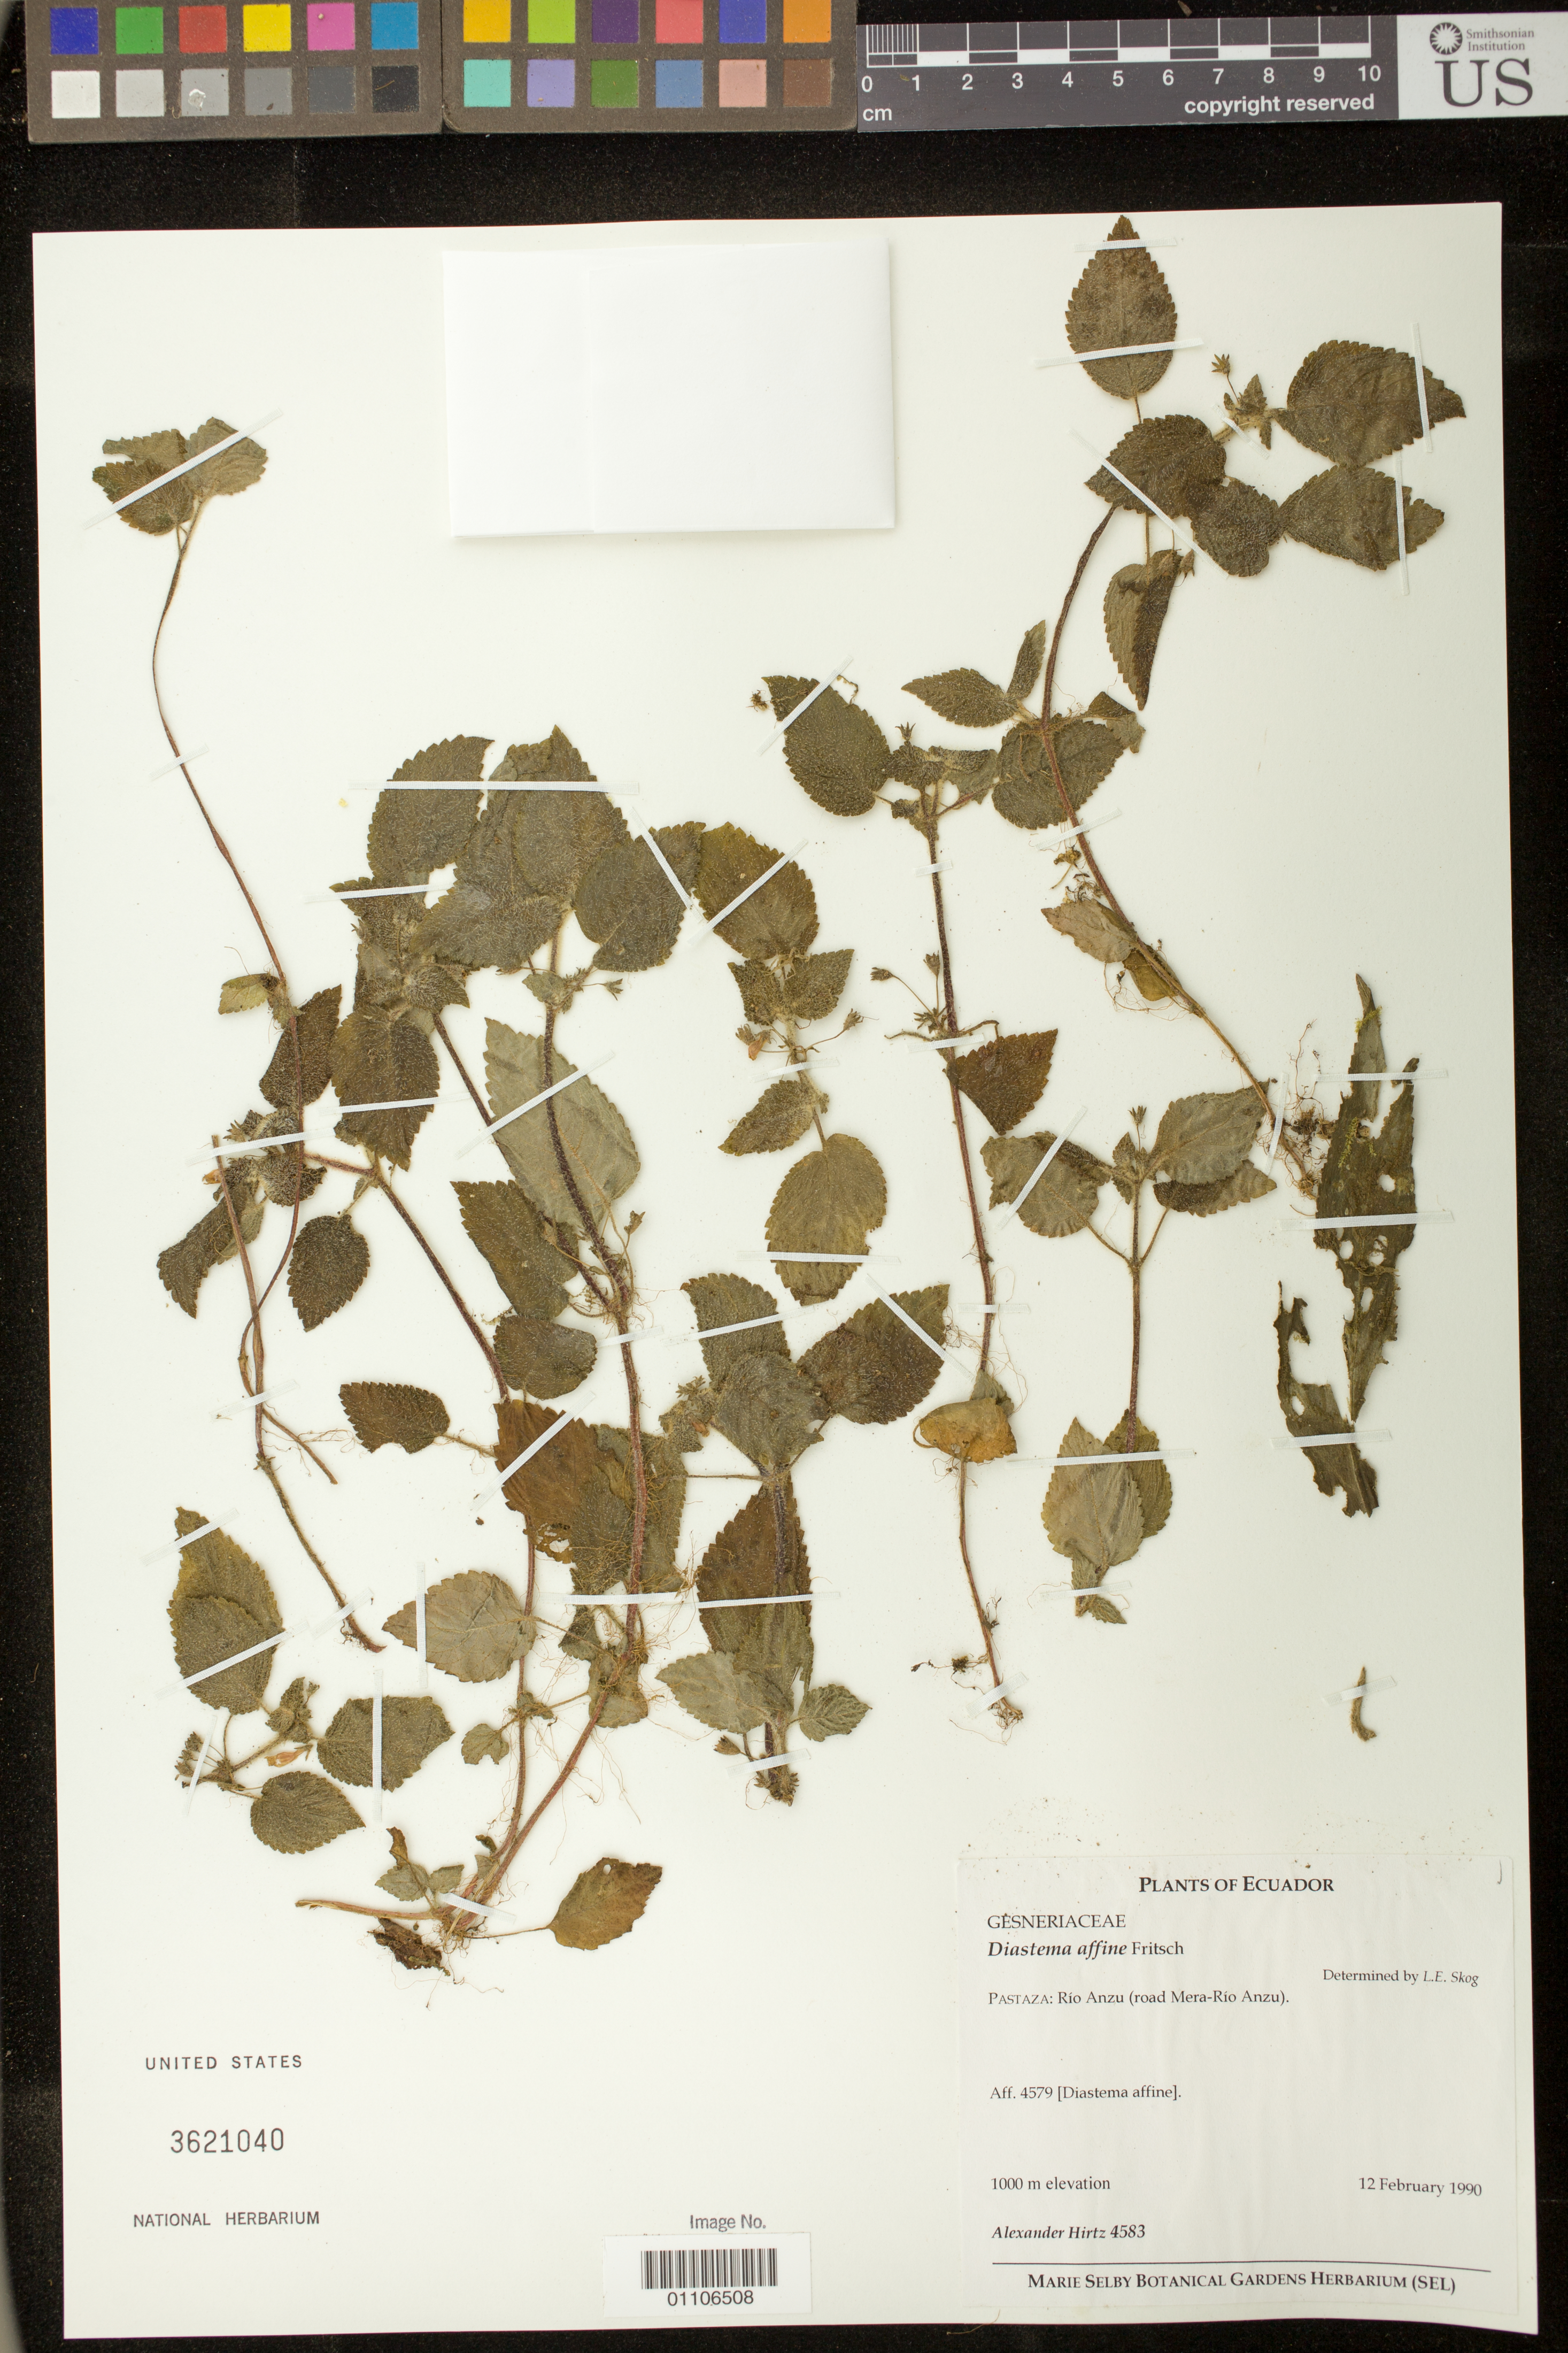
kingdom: Plantae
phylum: Tracheophyta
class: Magnoliopsida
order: Lamiales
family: Gesneriaceae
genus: Diastema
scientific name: Diastema affine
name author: Fritsch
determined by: Skog, Laurence E.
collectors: A. Hirtz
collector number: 4583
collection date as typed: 12 Feb 1990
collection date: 1990-02-12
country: Ecuador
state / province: Pastaza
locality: Pastaza: Rio Anzu (road Mera - Rio Anzu)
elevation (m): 1000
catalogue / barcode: US 3621040